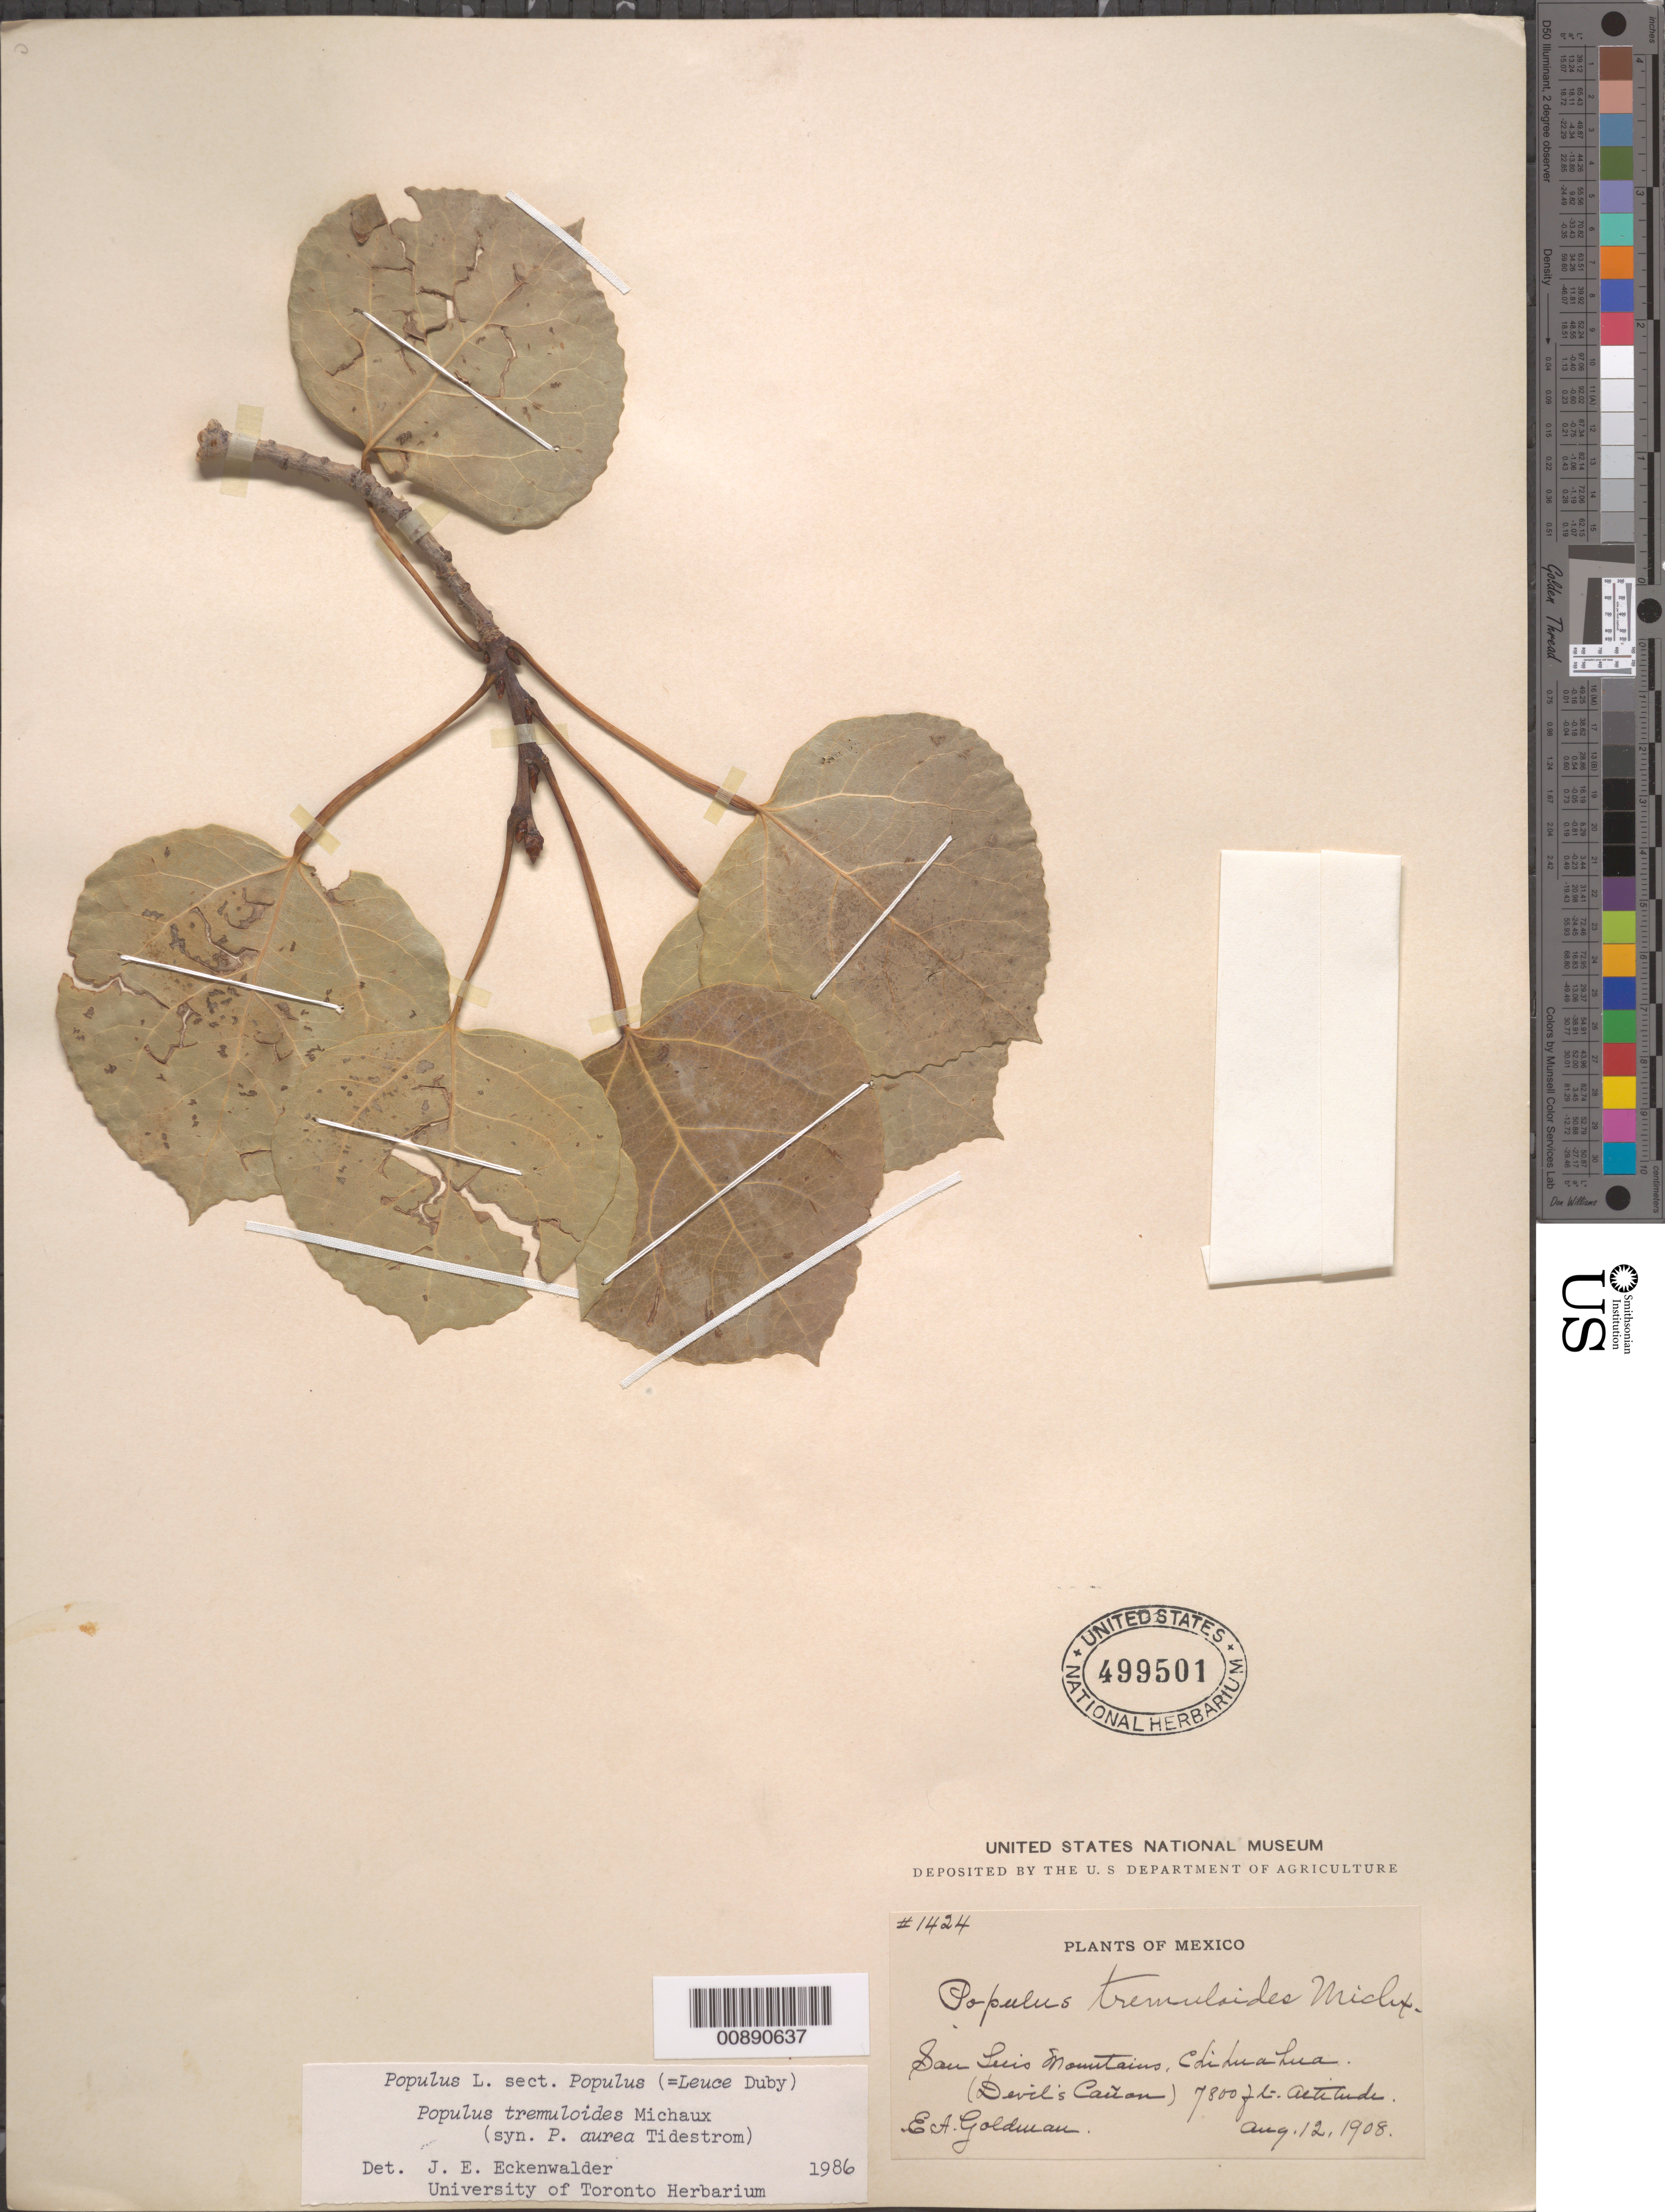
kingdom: Plantae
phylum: Tracheophyta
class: Magnoliopsida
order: Malpighiales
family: Salicaceae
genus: Populus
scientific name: Populus tremuloides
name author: Michx.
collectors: E. A. Goldman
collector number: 1424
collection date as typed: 12 Aug 1908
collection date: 1908-08-12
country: Mexico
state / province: Chihuahua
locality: San Luis Mountains, Chihuahua. (Devil's Cañon).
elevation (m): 2377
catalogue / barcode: US 499501